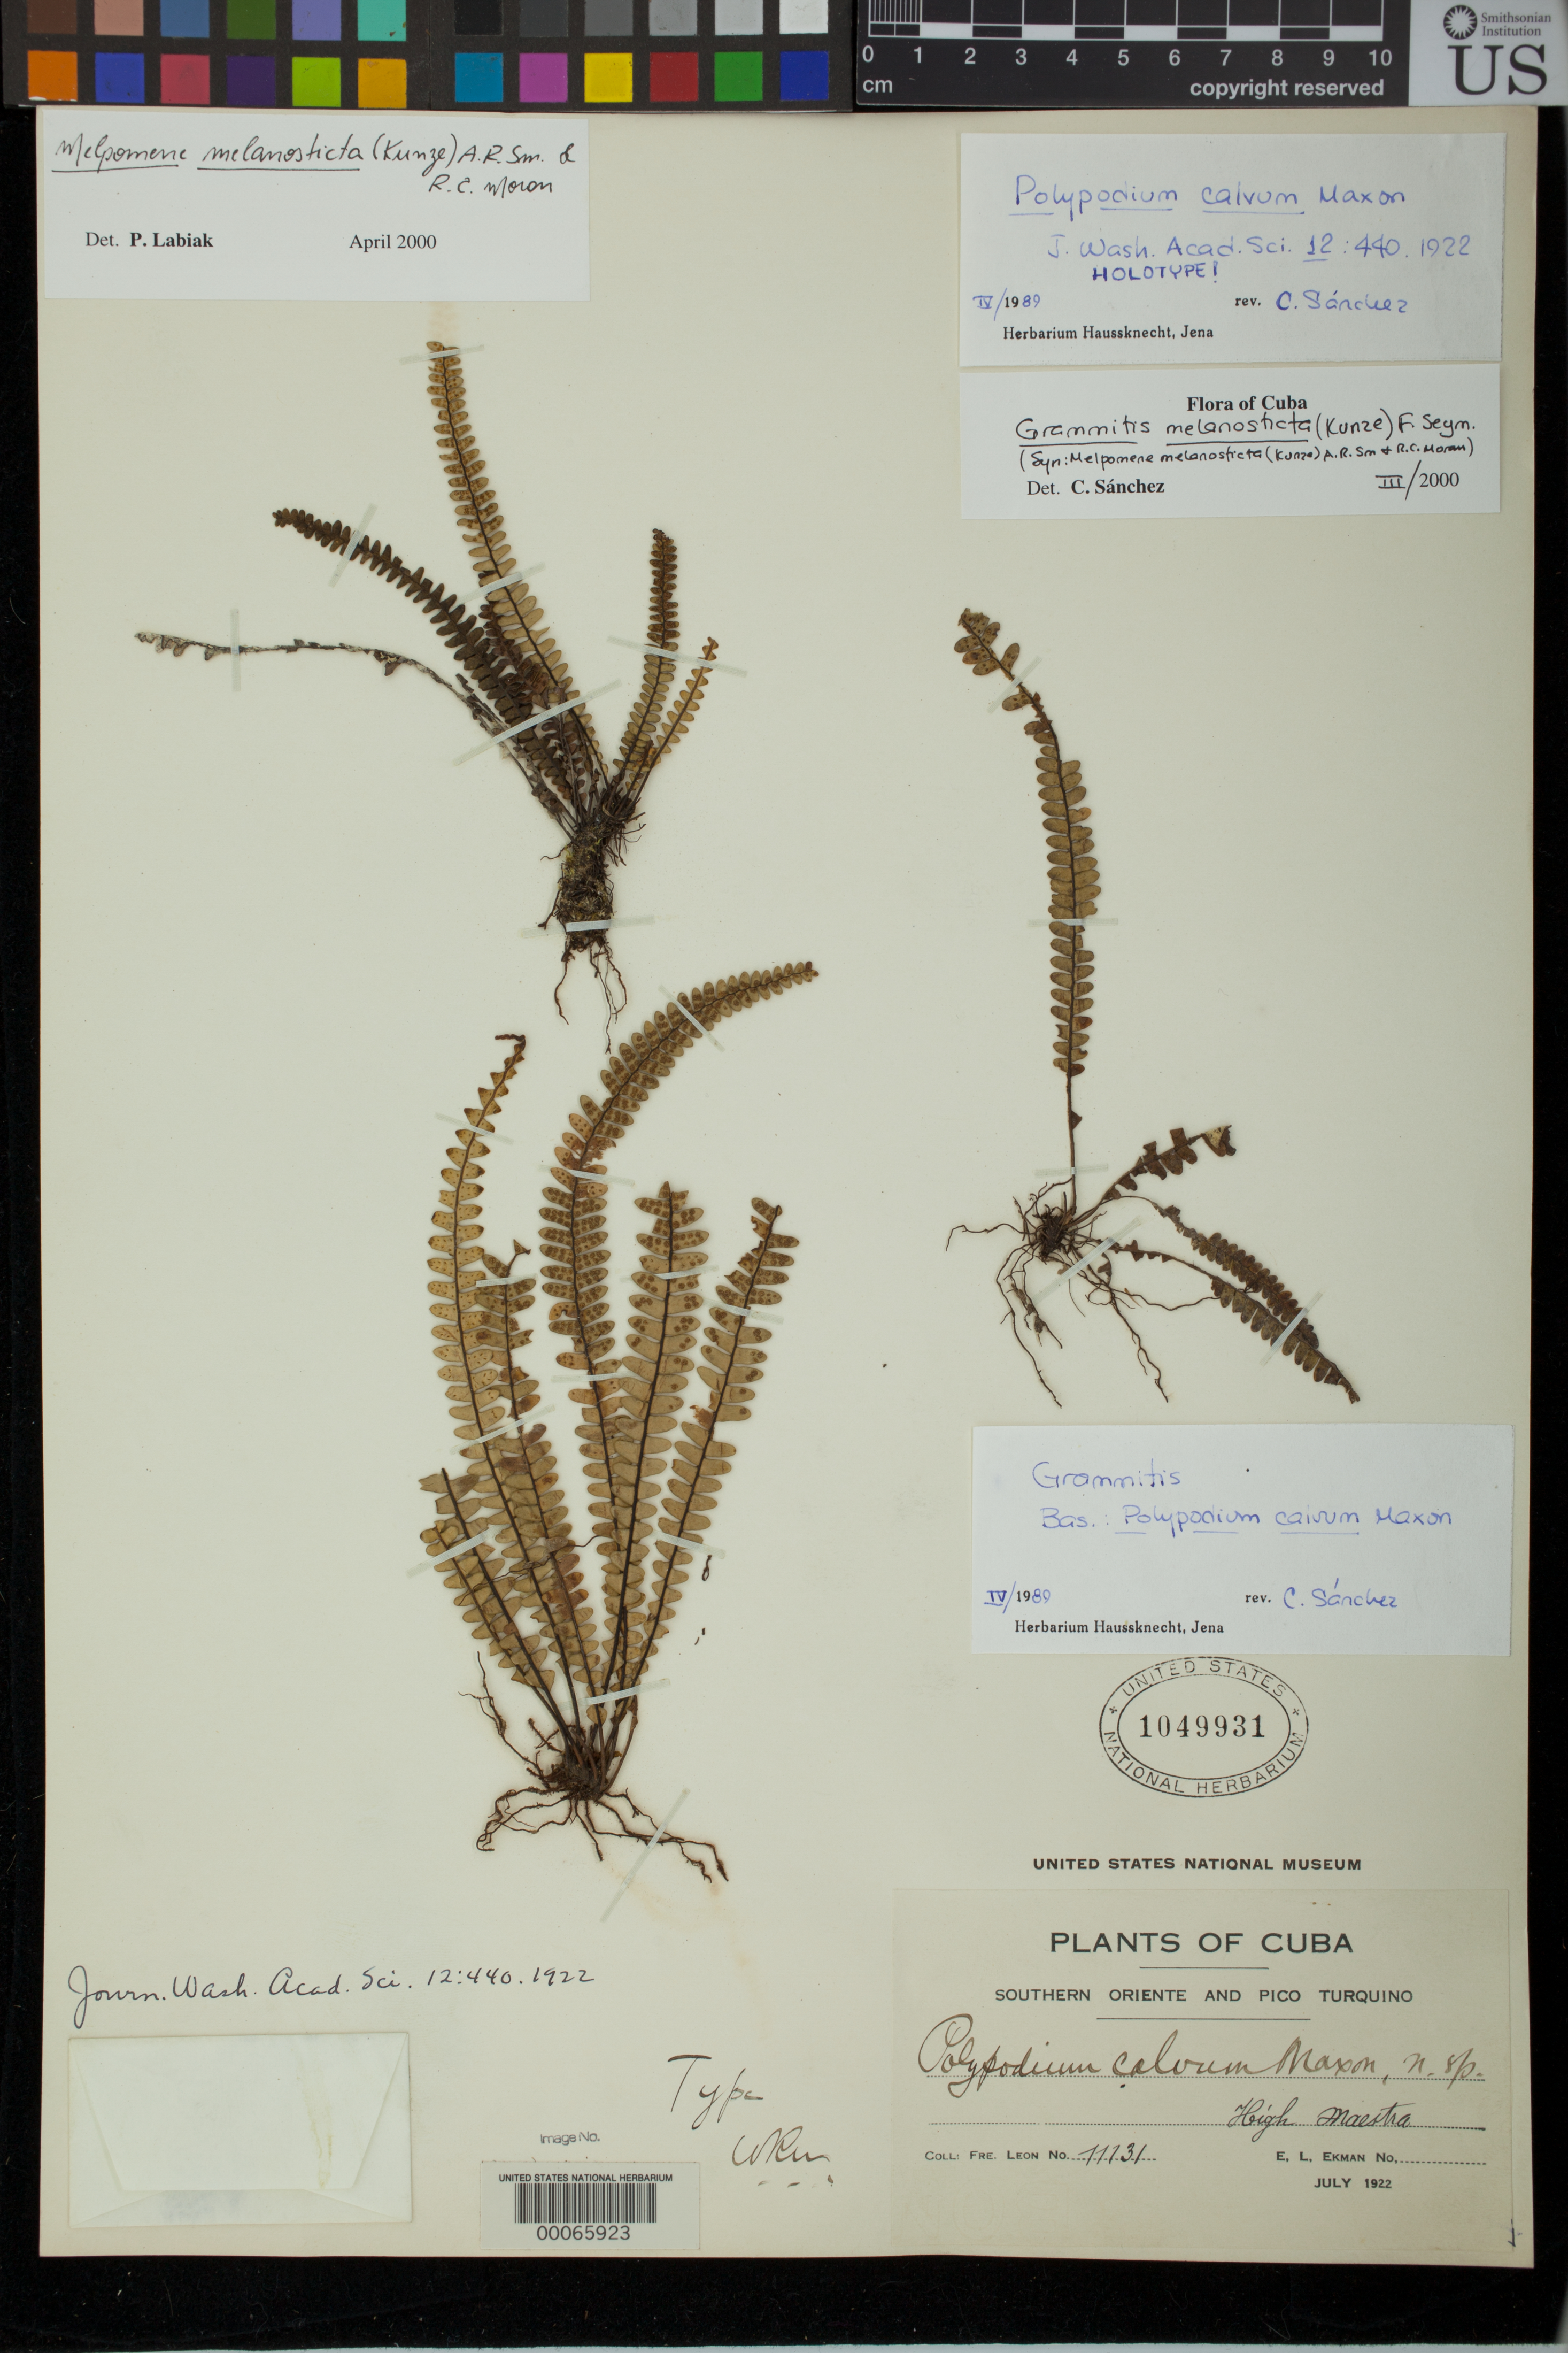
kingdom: Plantae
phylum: Tracheophyta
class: Polypodiopsida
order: Polypodiales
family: Polypodiaceae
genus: Polypodium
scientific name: Polypodium calvum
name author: Maxon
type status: Holotype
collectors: Bro. León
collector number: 11131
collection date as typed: Jul 1922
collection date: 1922-07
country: Cuba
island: Greater Antilles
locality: Southern Oriente and Pico Turquino.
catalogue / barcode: US 1049931